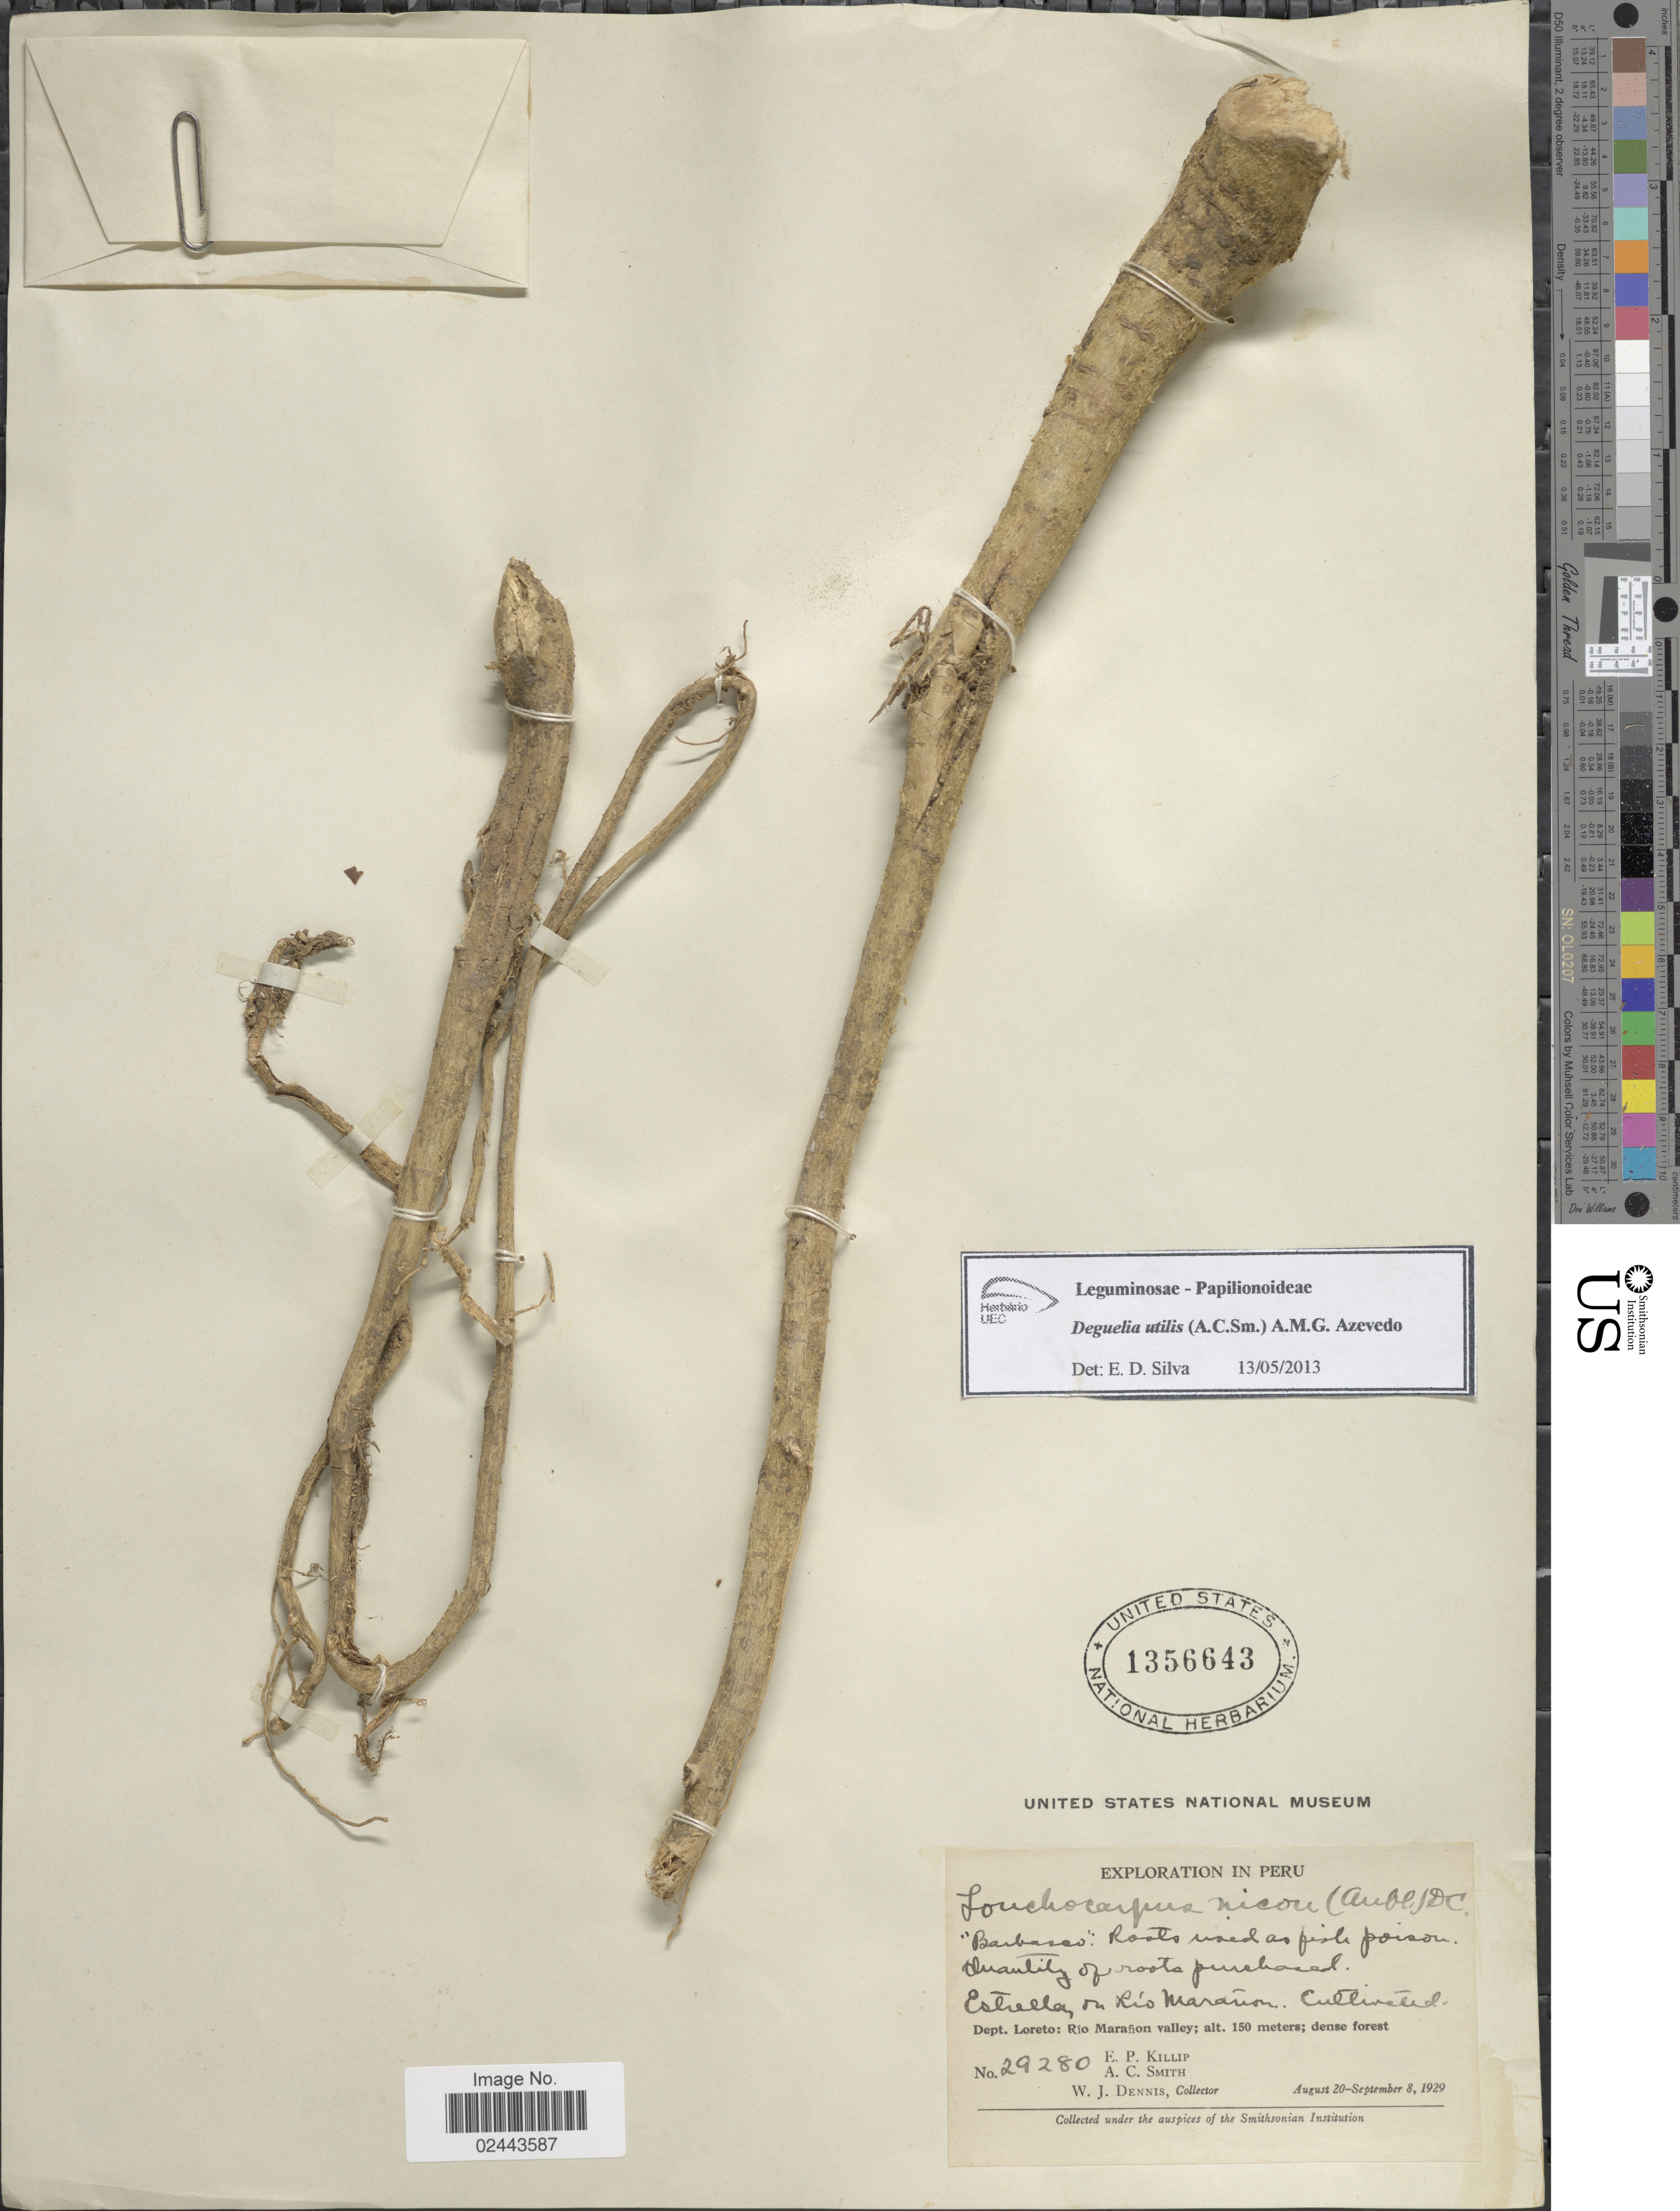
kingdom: Plantae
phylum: Tracheophyta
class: Magnoliopsida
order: Fabales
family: Fabaceae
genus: Deguelia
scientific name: Deguelia utilis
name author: (A.C. Sm.) A.M.G. Azevedo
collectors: E. P. Killip, A. C. Smith & W. J. Dennis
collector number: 29280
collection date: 1929-08-20/1929-09-08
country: Peru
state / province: Loreto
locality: Estrella on Rio Maranon, Rio Maranon valley; dense forest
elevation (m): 150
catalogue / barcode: US 1356643